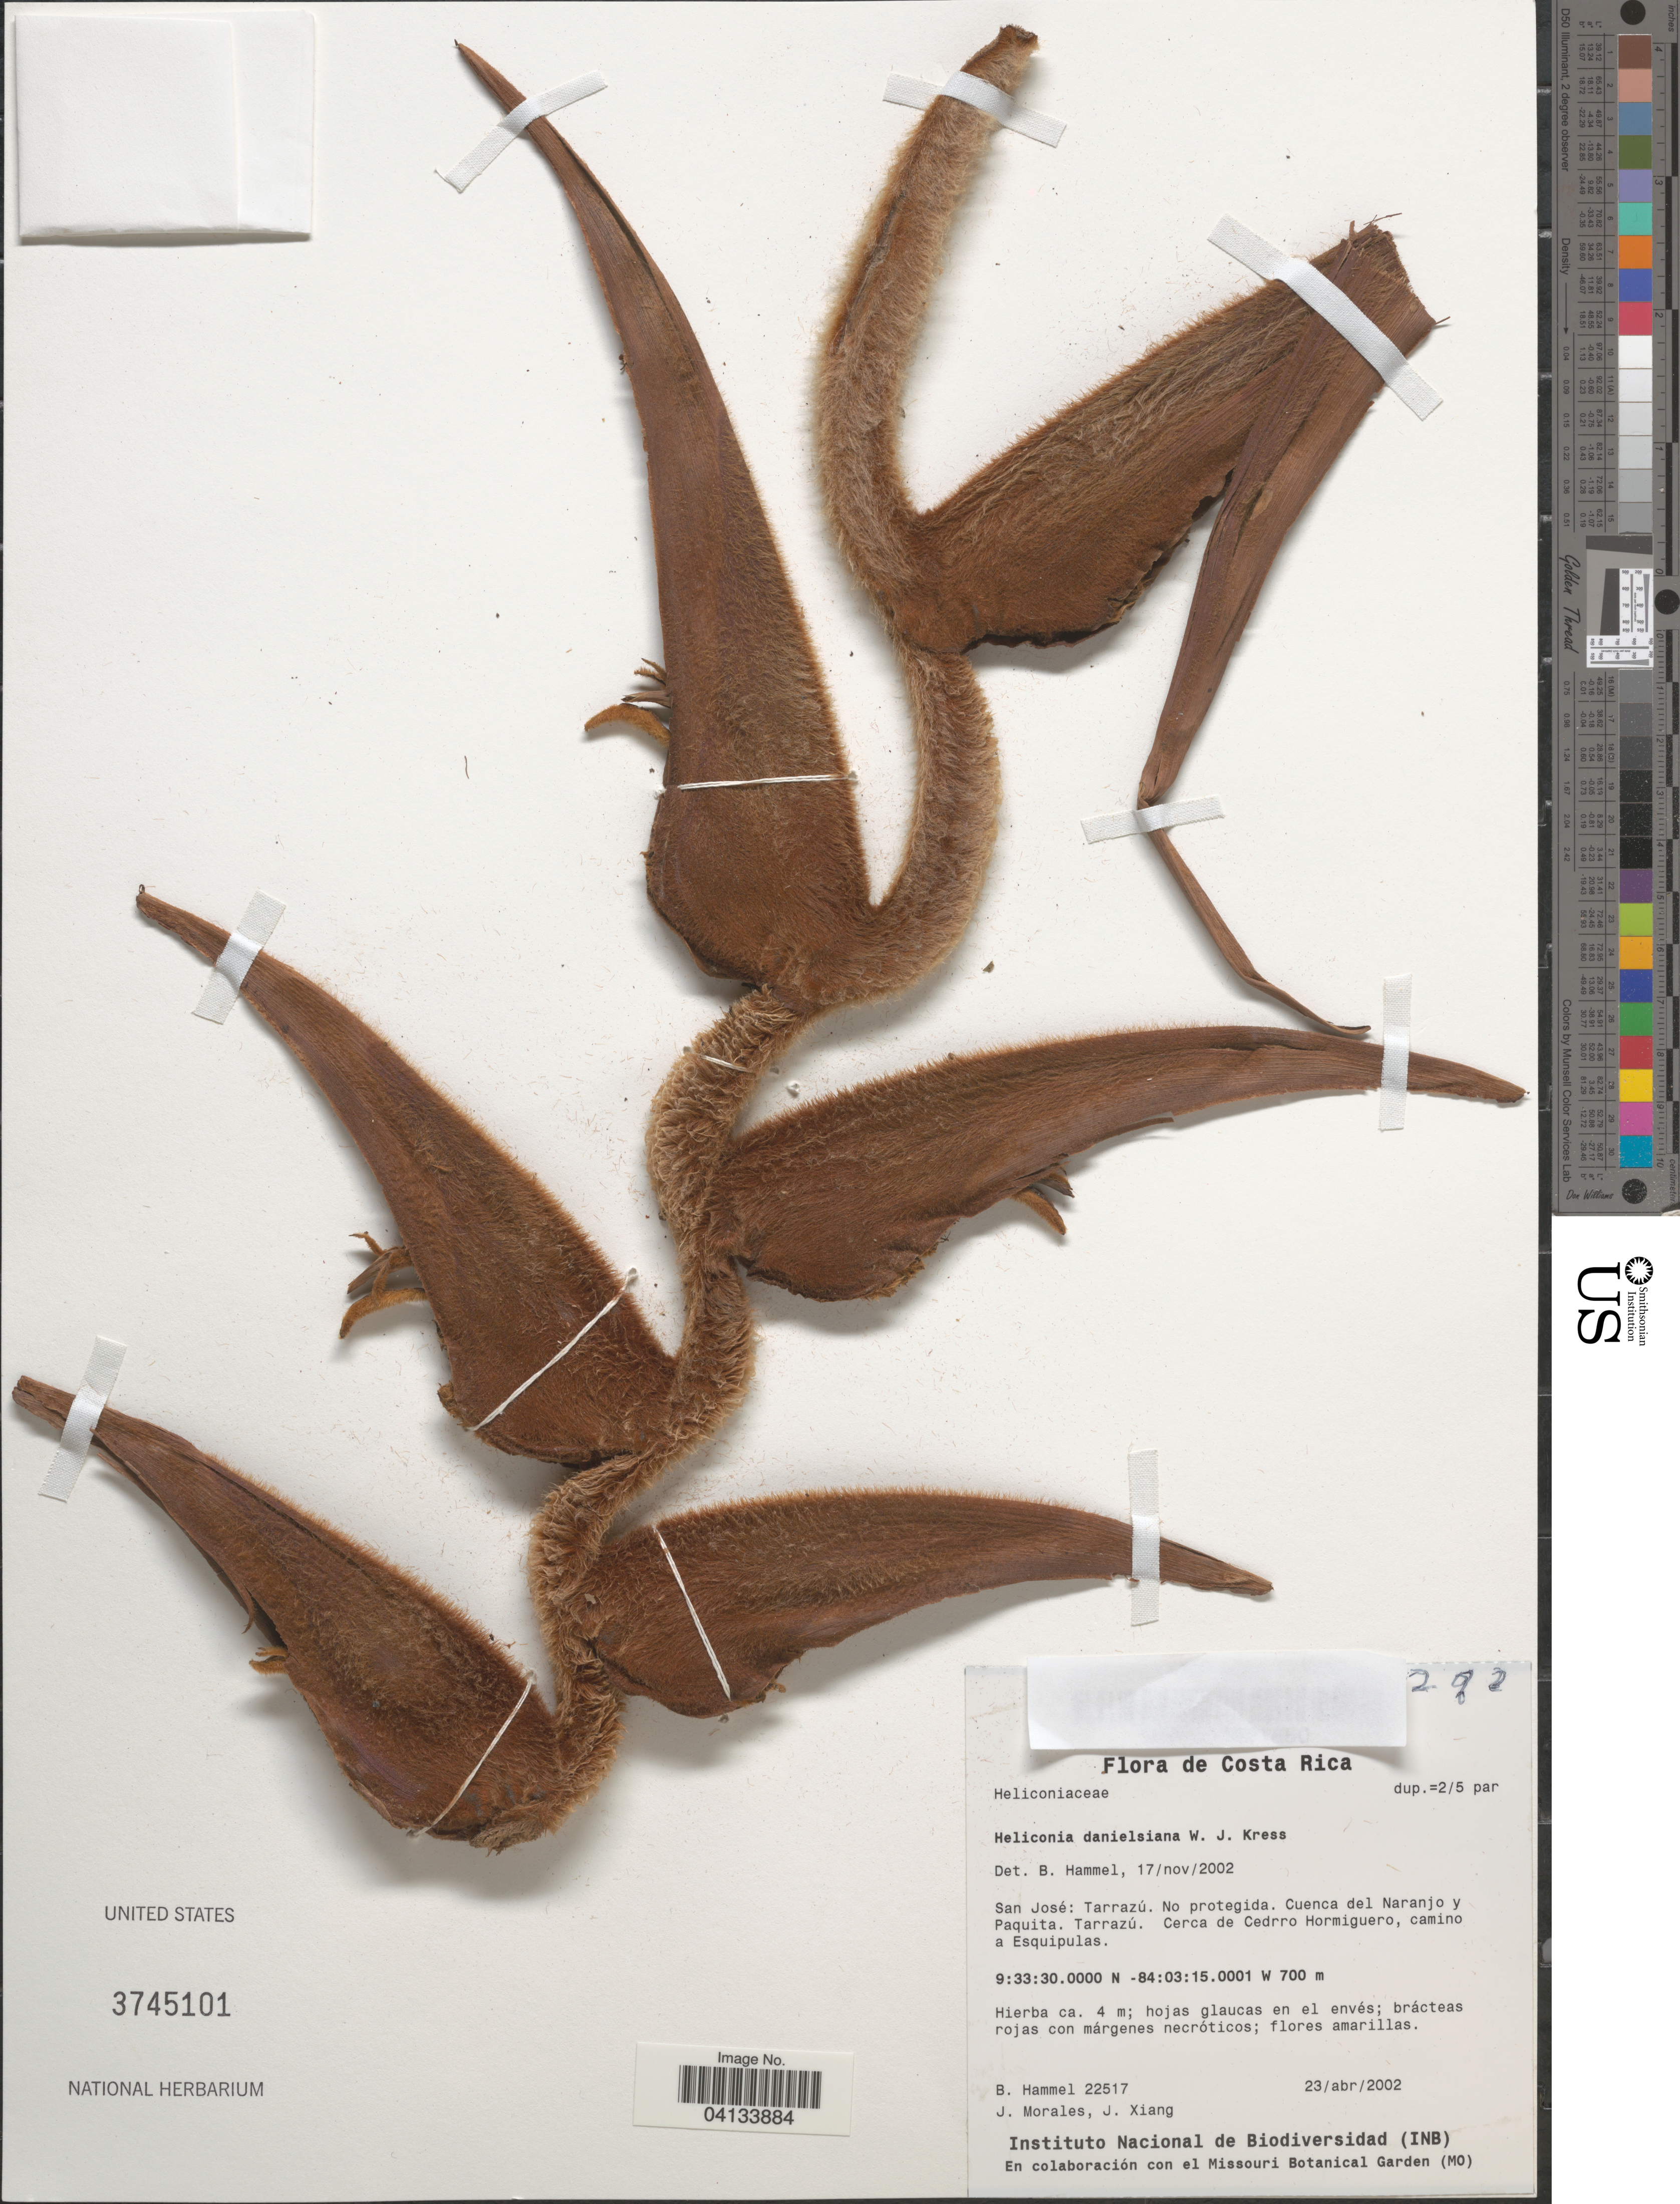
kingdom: Plantae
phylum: Tracheophyta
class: Liliopsida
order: Zingiberales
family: Heliconiaceae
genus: Heliconia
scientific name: Heliconia danielsiana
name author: W.J. Kress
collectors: B. Hammel, J. Morales & J. Xiang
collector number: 22517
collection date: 2002-04-23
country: Costa Rica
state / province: San José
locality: Tarrazú. No protegida. Cuenca del Naranjo y Paquita. Tarrazú. Cerca de Cedrro Hormiguero, camino a Esquipulas.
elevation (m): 700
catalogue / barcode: US 3745101